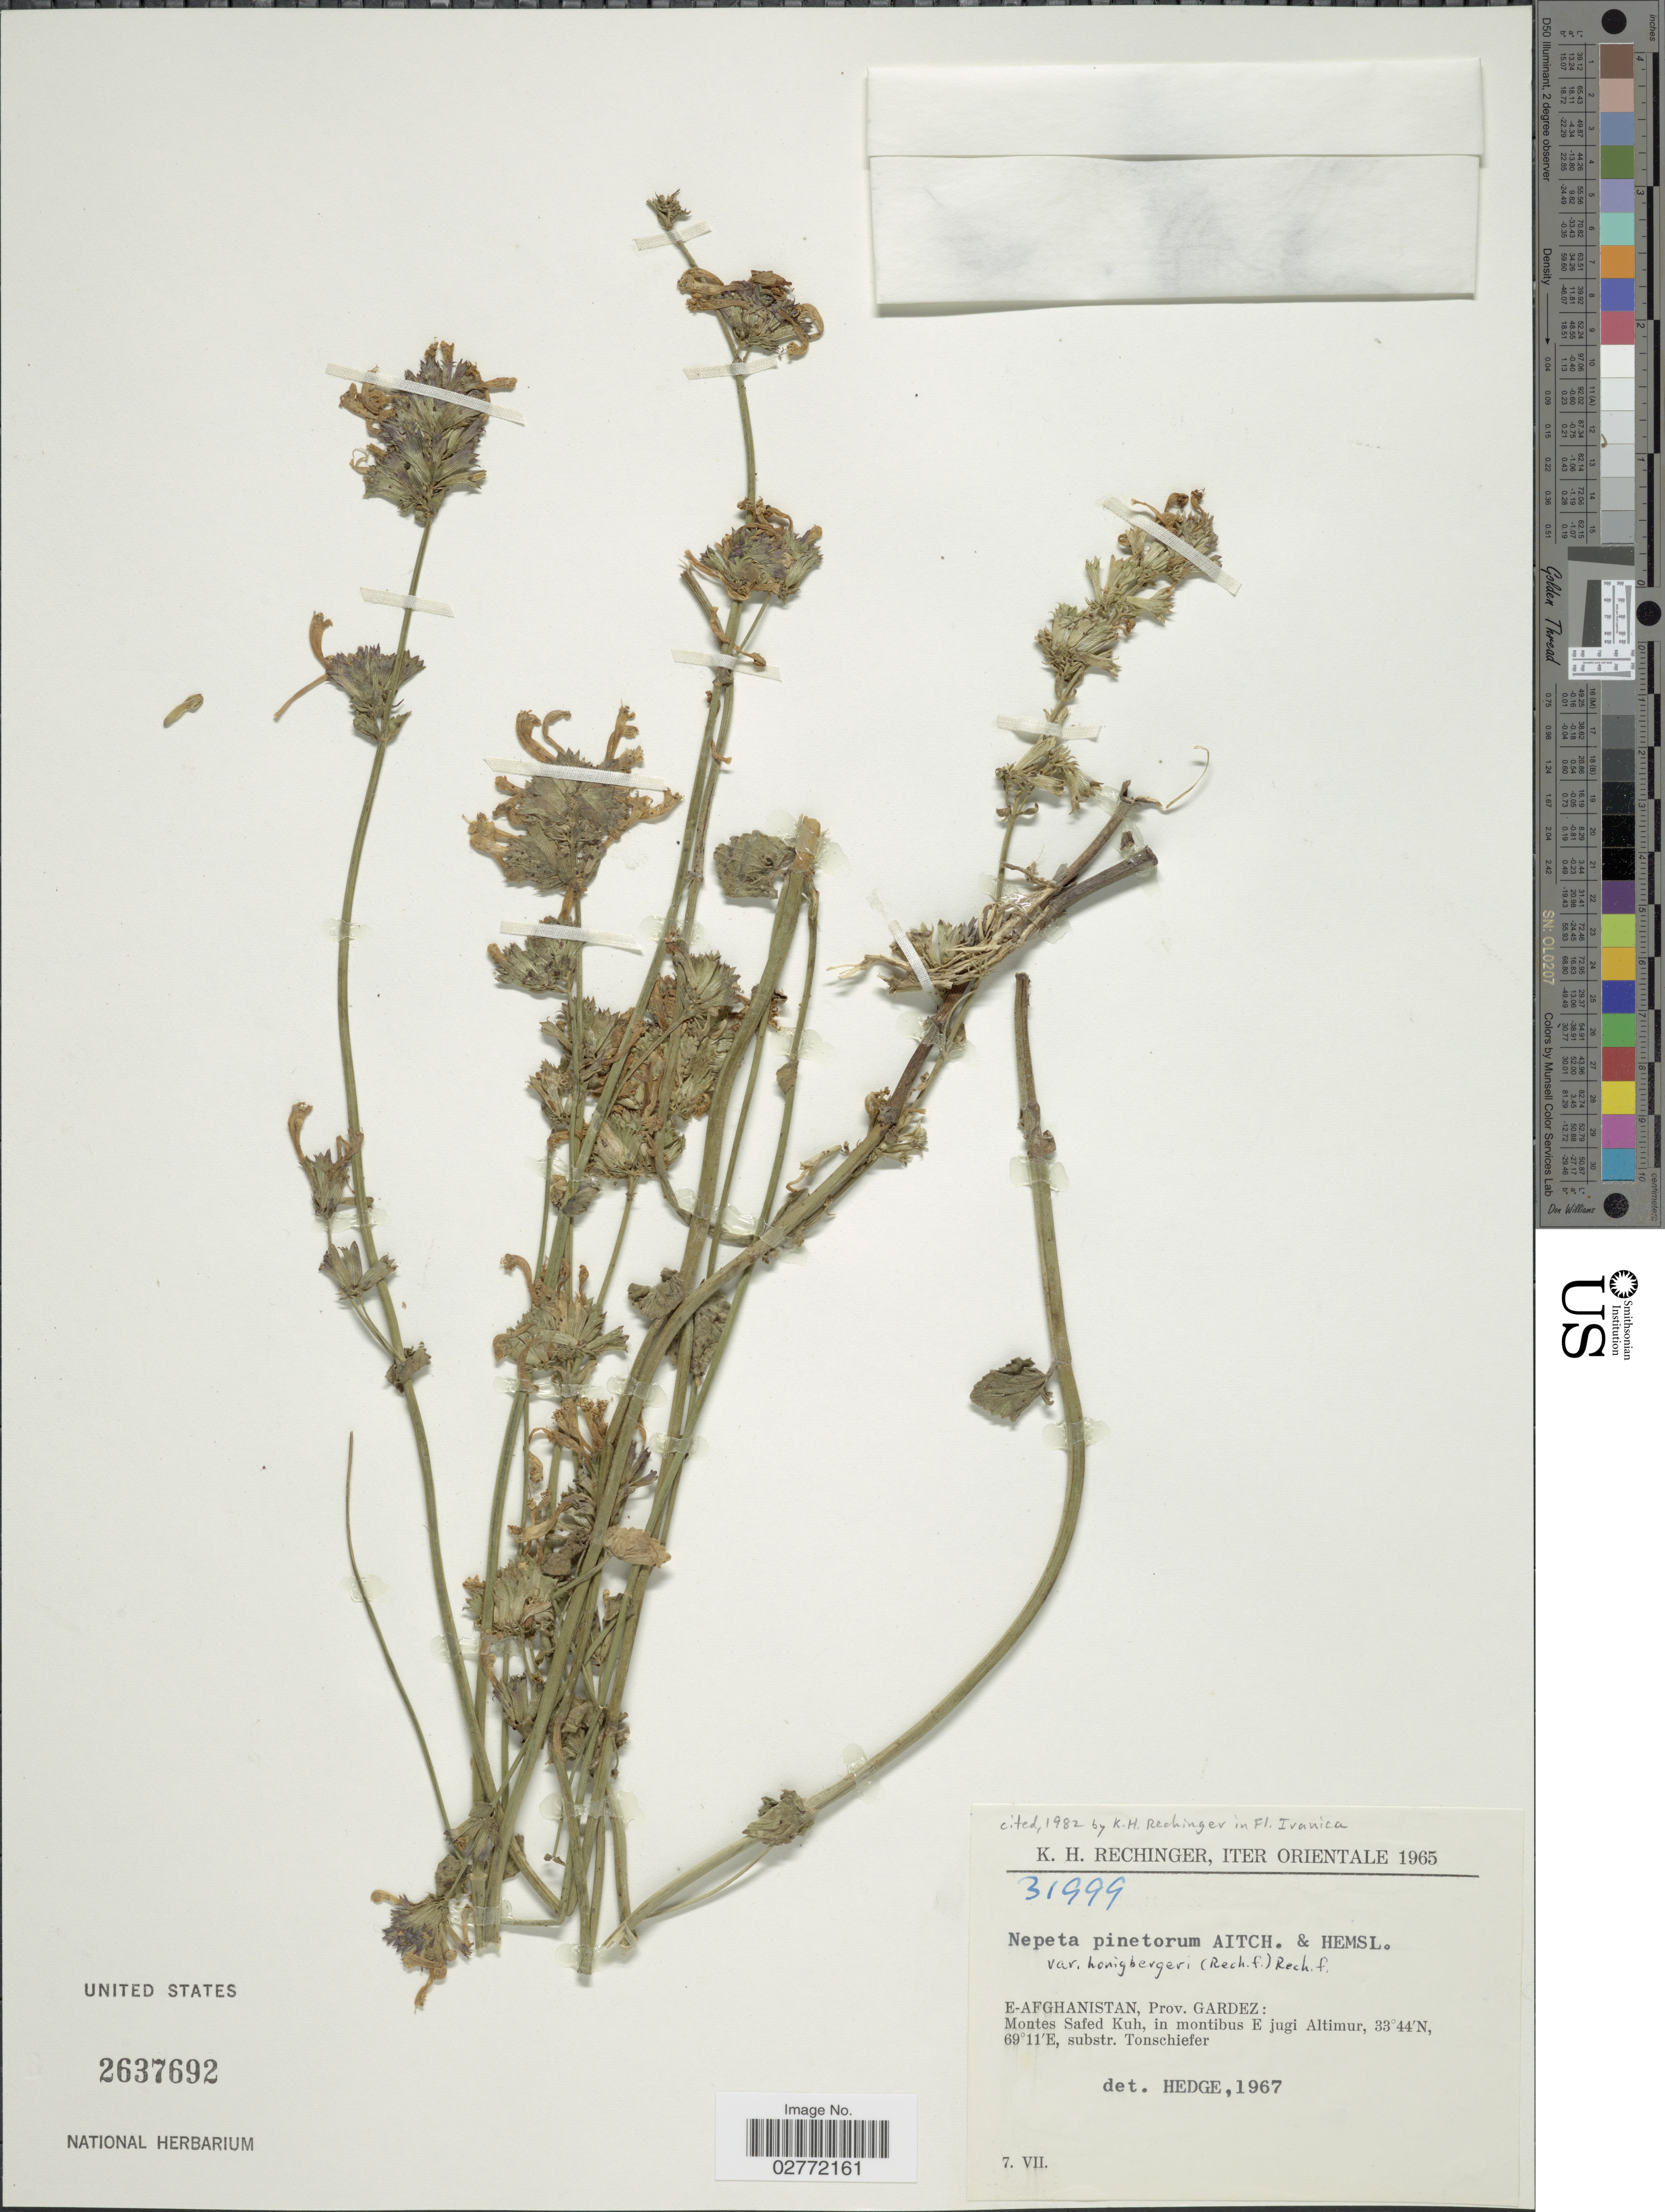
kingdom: Plantae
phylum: Tracheophyta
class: Magnoliopsida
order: Lamiales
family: Lamiaceae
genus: Nepeta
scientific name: Nepeta pinetorum var. honigbergeri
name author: (Rech. f.) Rech. f.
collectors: K. H. Rechinger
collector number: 31999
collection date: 1965-07-07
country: Afghanistan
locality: Iter Orientale, E-Afghanistan, Prov. Gardez, Montes Safed Kuh, in montibus E jugi Altimur.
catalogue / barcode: US 2637692